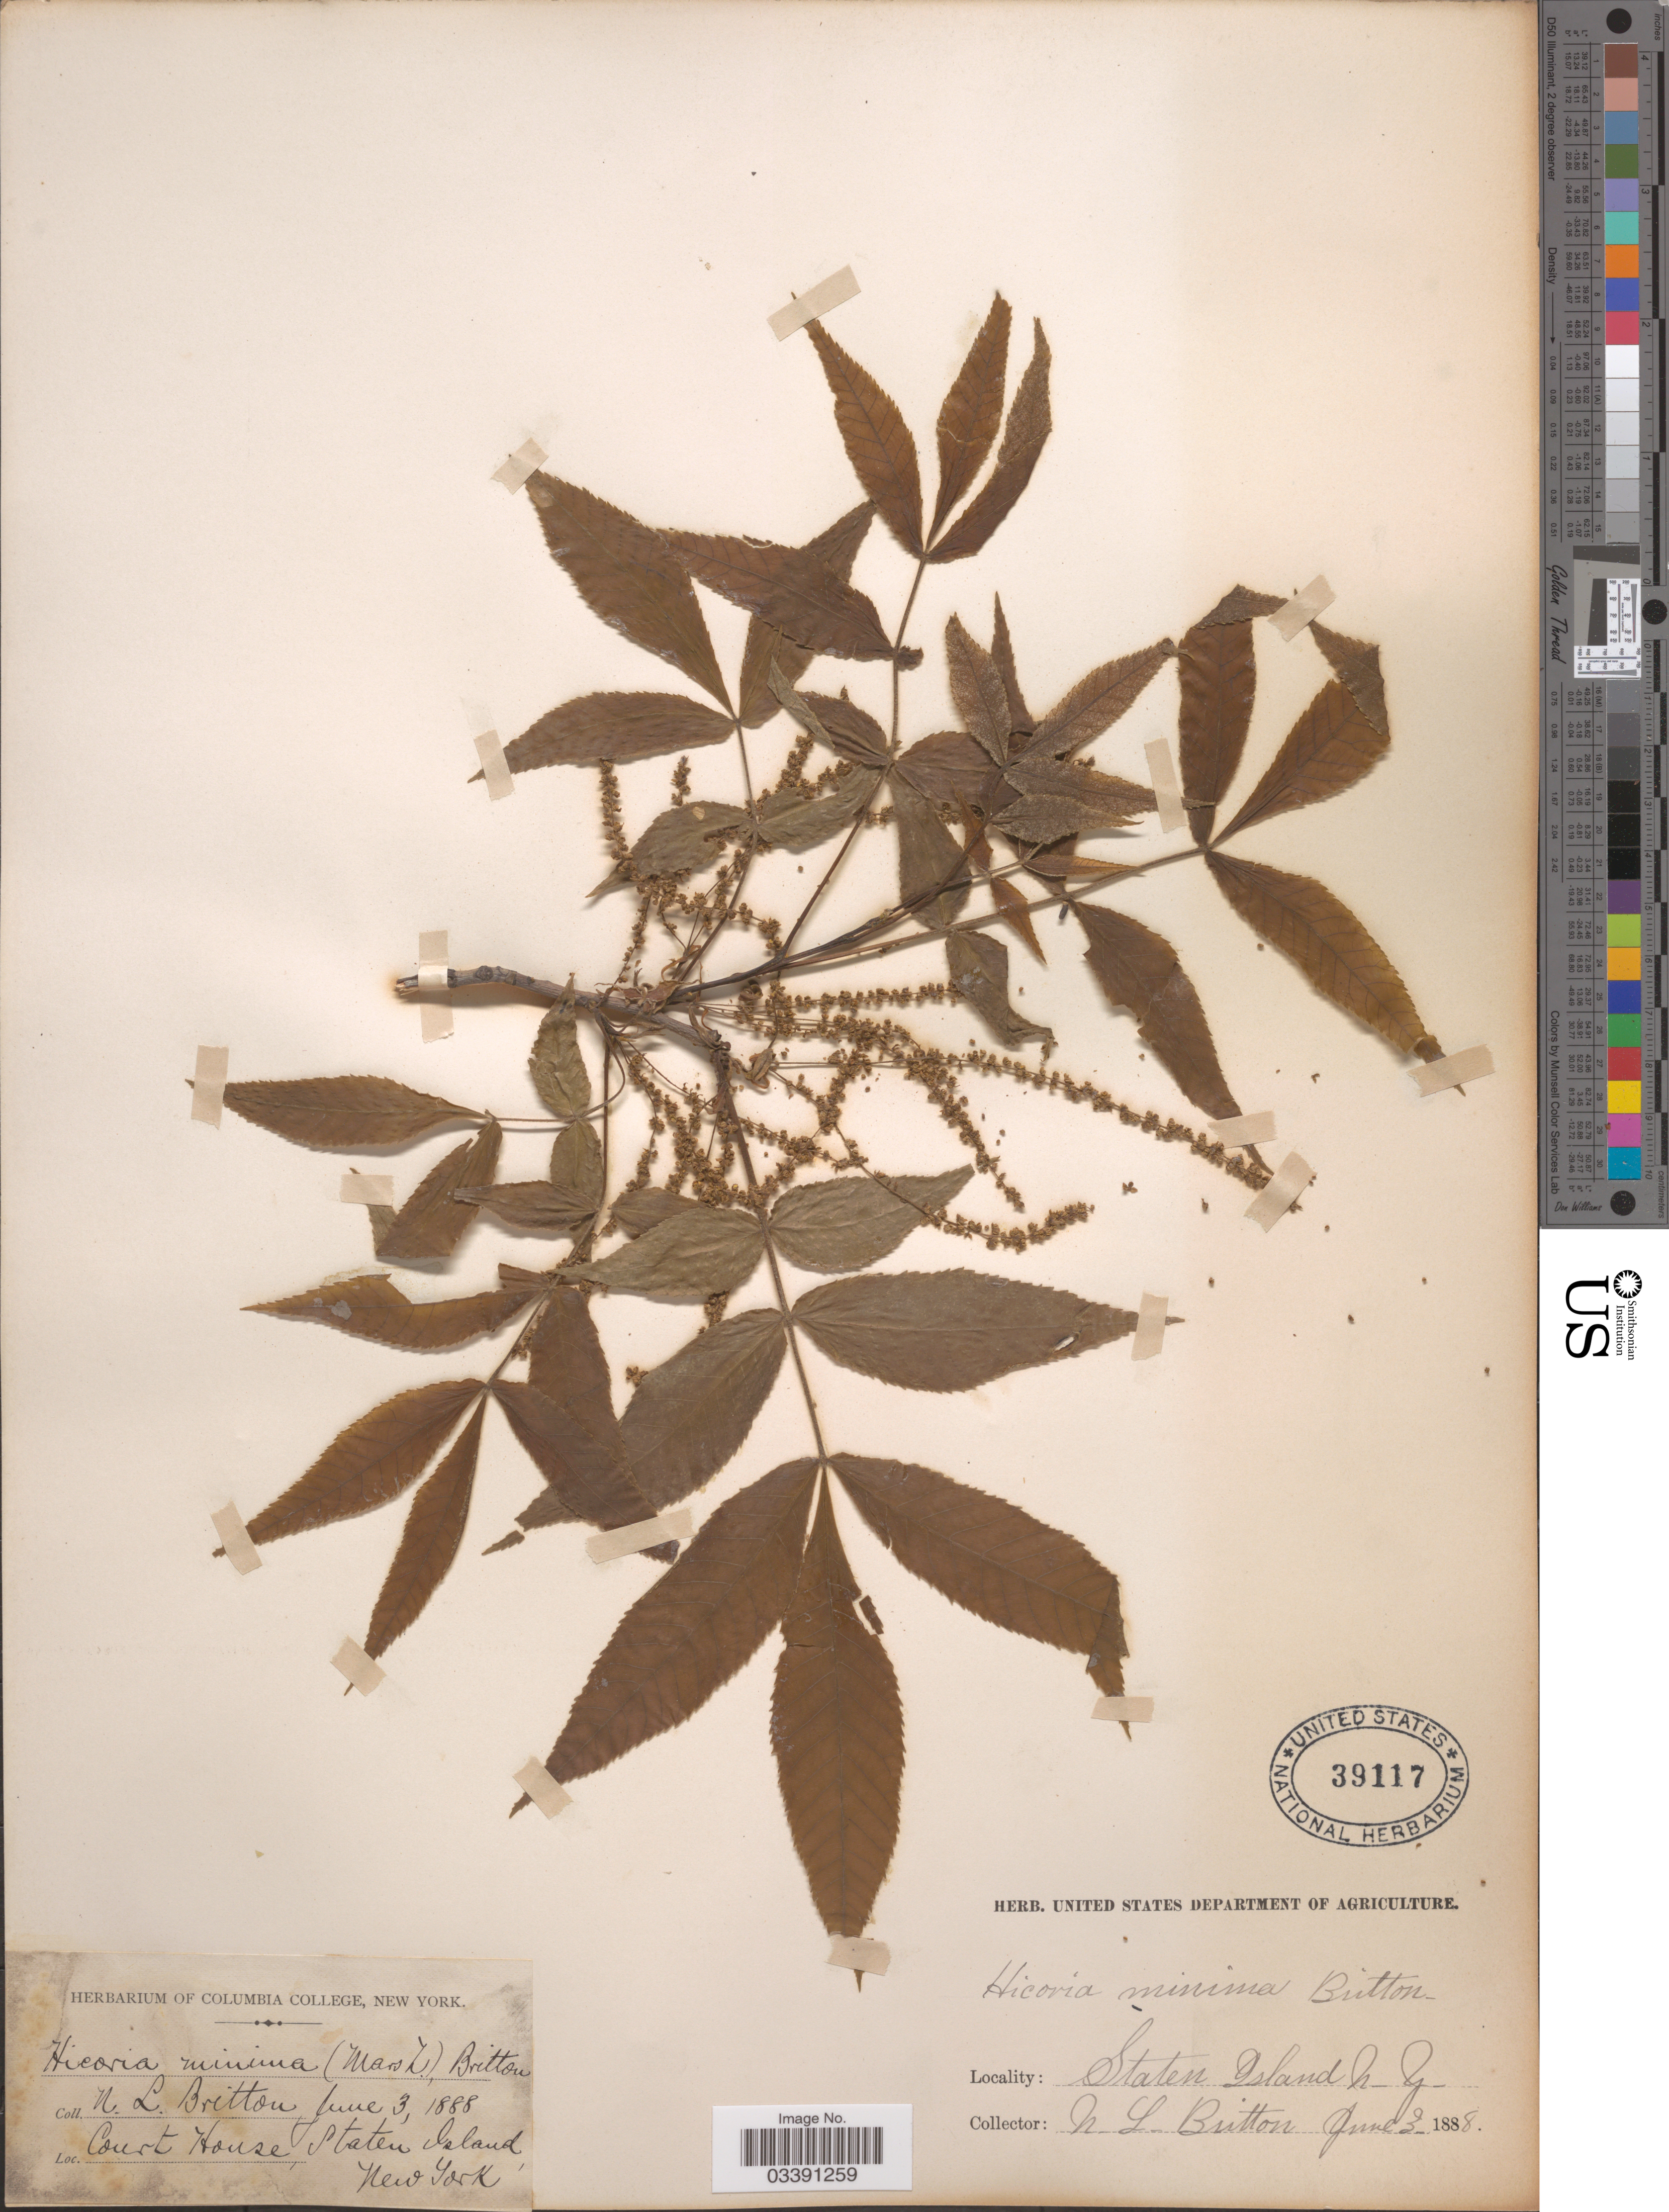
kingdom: Plantae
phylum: Tracheophyta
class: Magnoliopsida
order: Fagales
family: Juglandaceae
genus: Carya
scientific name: Carya cordiformis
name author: (Wangenh.) K. Koch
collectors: N. Britton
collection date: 1888-06-03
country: United States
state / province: New York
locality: Court House, Staten Island.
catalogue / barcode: US 39117